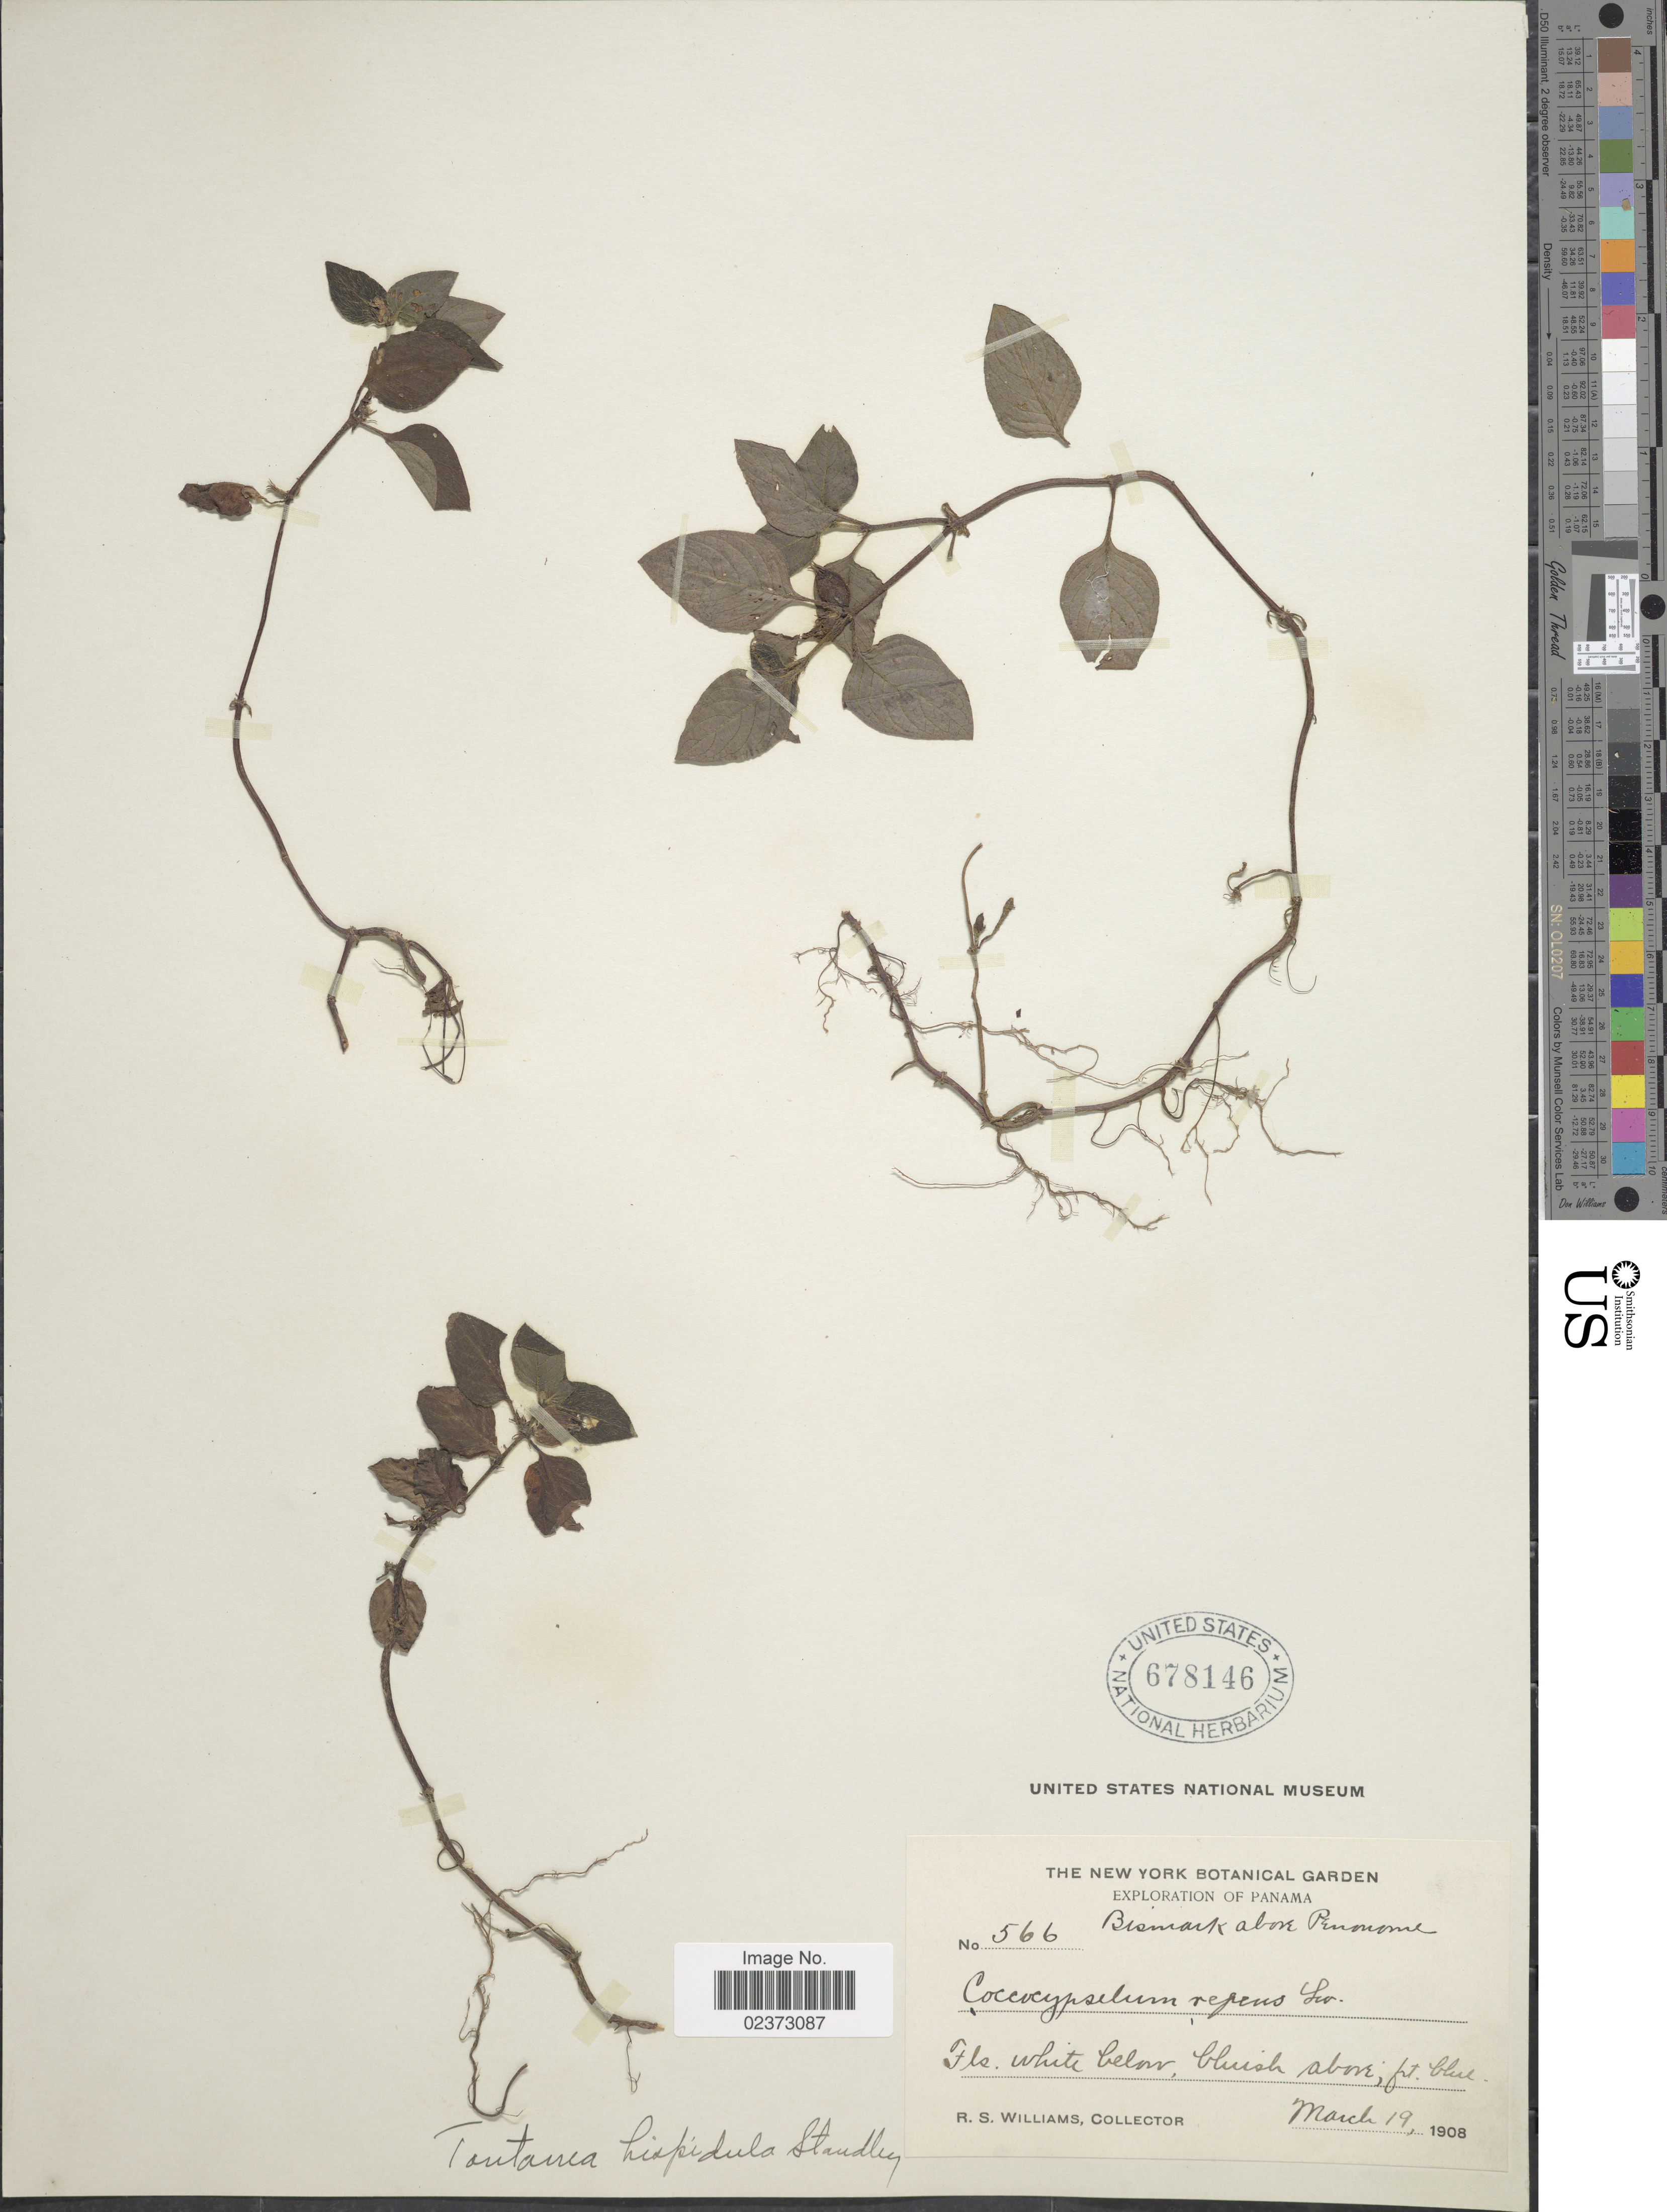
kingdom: Plantae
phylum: Tracheophyta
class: Magnoliopsida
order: Gentianales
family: Rubiaceae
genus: Coccocypselum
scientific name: Coccocypselum hispidulum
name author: (Standl.) Standl.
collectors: R. S. Williams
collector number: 566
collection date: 1908-03-19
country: Panama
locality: Bismark above Penonome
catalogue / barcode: US 678146